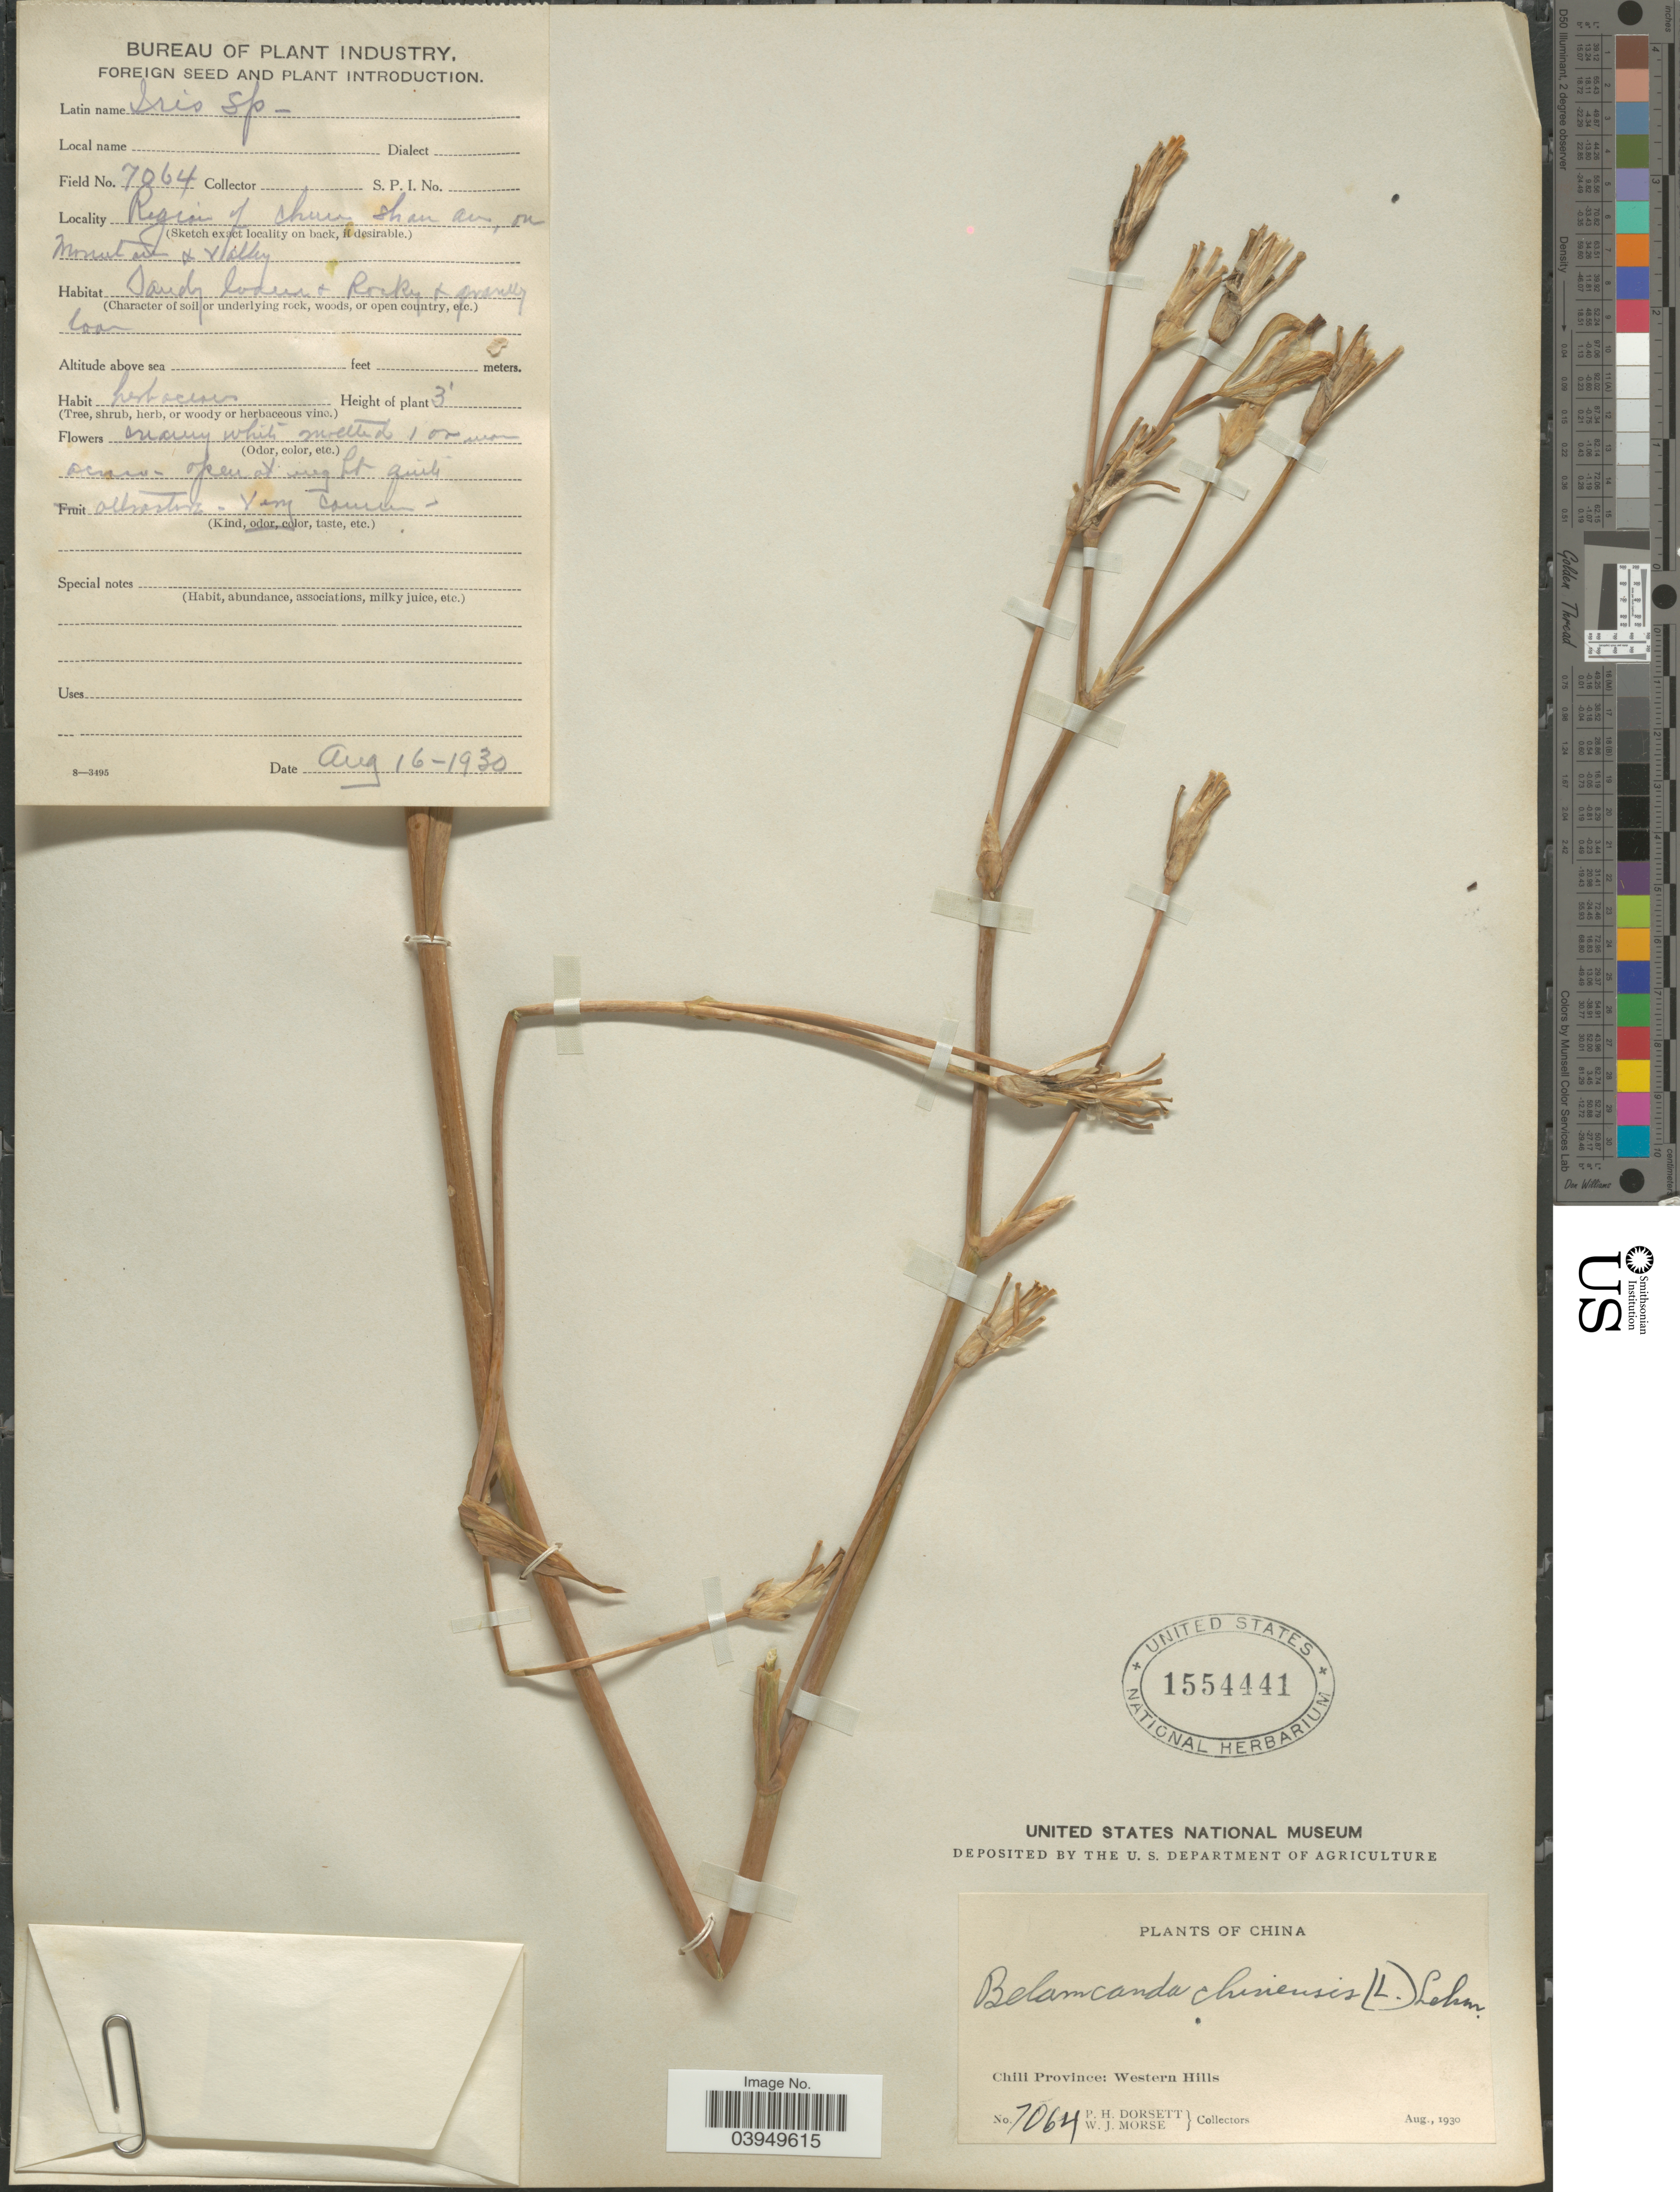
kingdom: Plantae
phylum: Tracheophyta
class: Liliopsida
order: Asparagales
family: Iridaceae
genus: Iris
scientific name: Iris chinensis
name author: Curtis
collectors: P. H. Dorsett & W. J. Morse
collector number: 7064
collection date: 1930-08-16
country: China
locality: Chili Province: Western Hills. Region of Shun Shan an, on mountain + valley.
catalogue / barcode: US 1554441